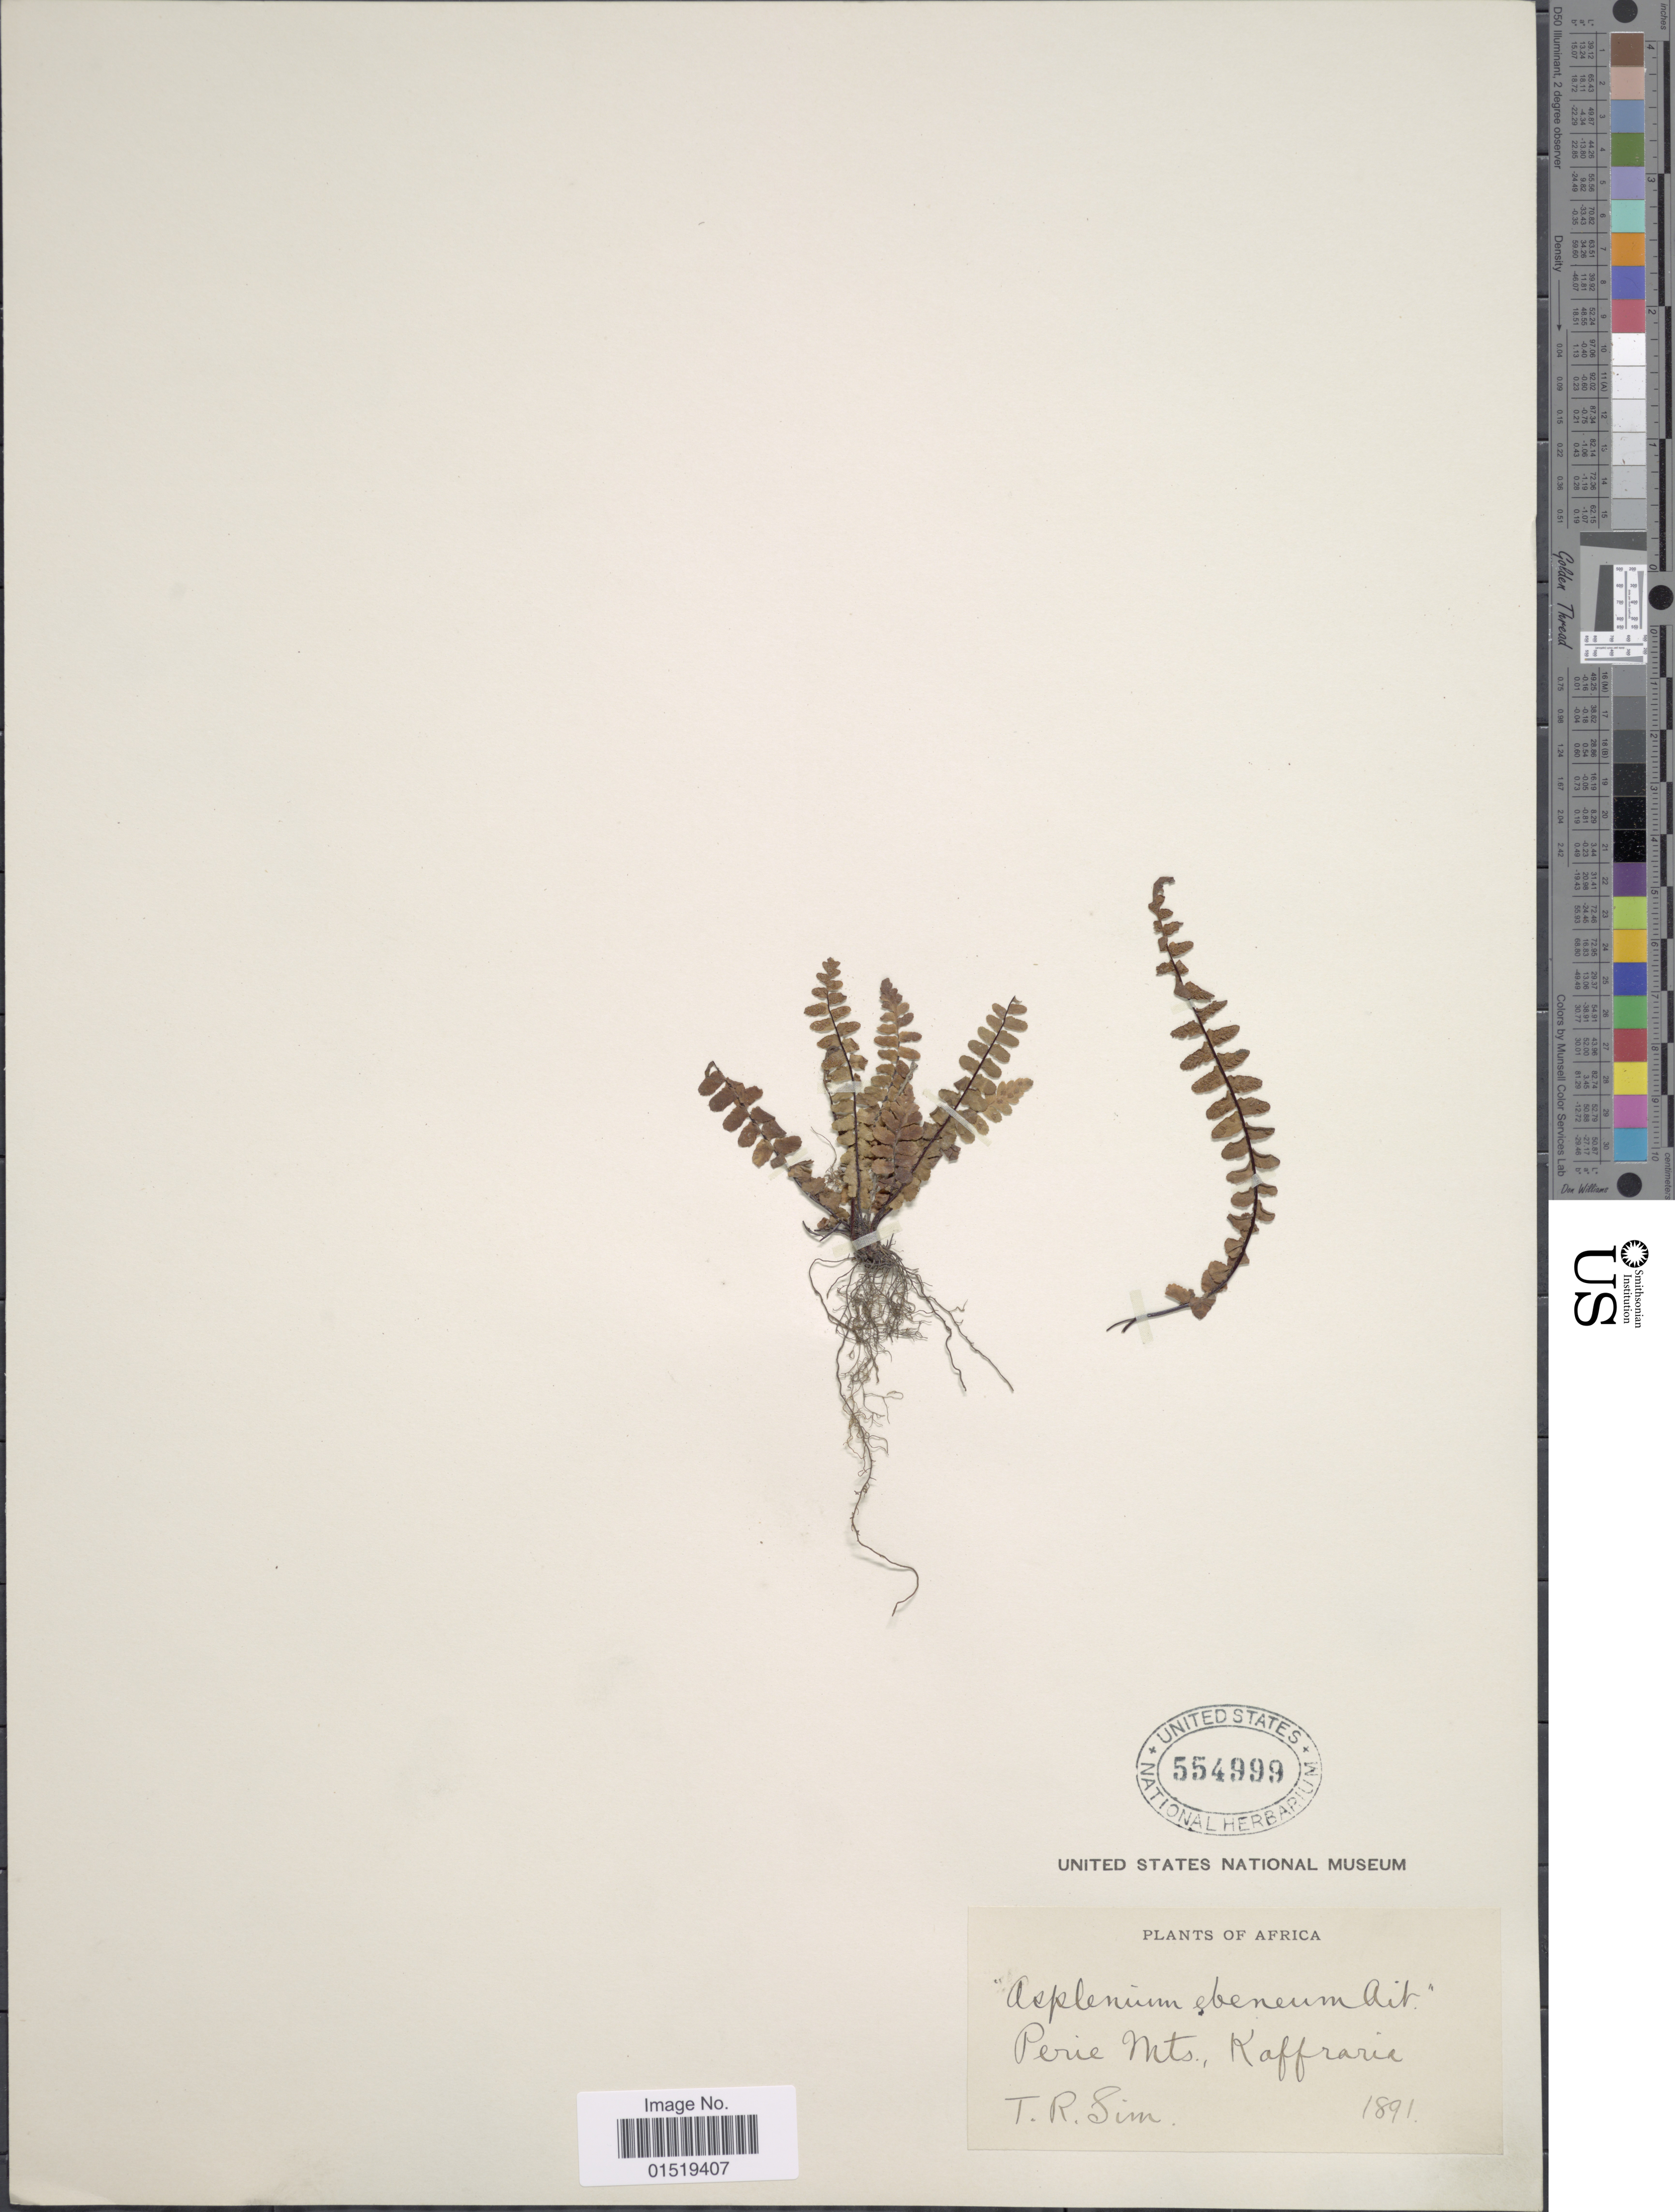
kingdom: Plantae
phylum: Tracheophyta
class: Polypodiopsida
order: Polypodiales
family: Aspleniaceae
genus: Asplenium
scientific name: Asplenium platyneuron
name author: (L.) Britton, Stearns & Poggenb.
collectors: T. Sim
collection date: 1891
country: South Africa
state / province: Eastern Cape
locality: Perie Mts., Kaffraria.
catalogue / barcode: US 554999